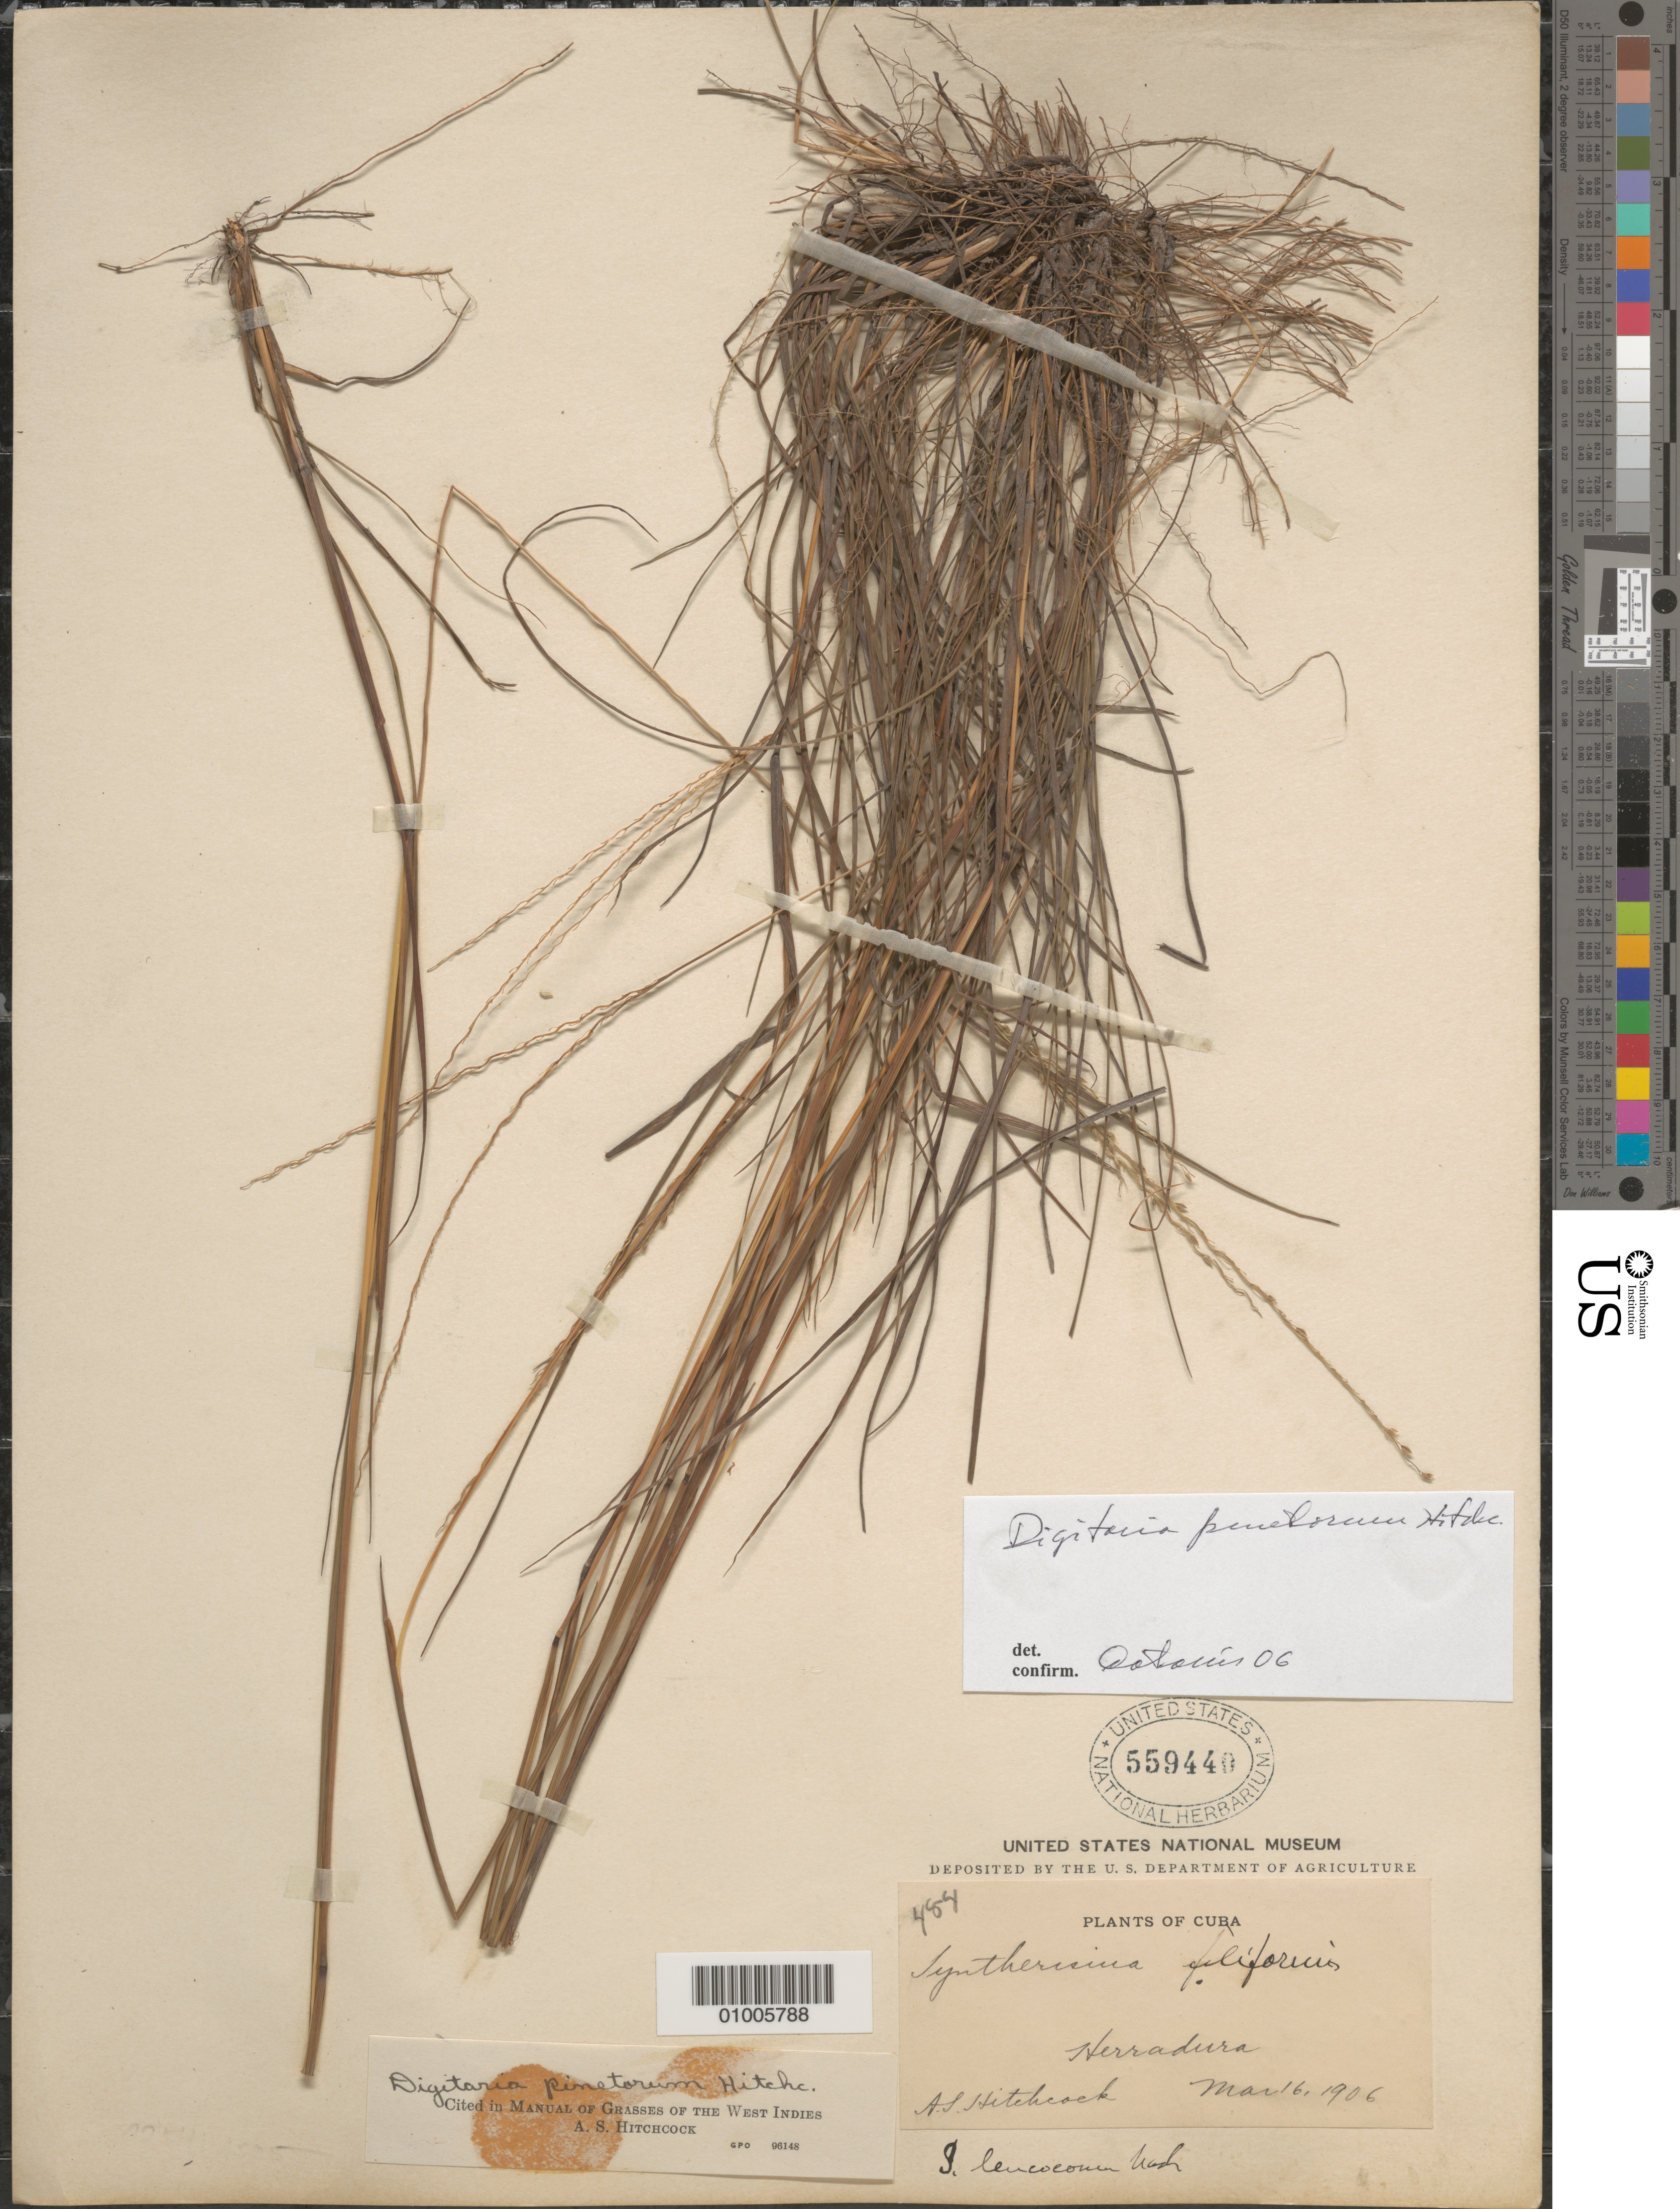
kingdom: Plantae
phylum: Tracheophyta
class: Liliopsida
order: Poales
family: Poaceae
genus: Digitaria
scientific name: Digitaria pinetorum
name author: Hitchc.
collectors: A. S. Hitchcock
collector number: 484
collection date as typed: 16 Mar 1906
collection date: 1906-03-16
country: Cuba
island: Cuba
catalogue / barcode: US 559440